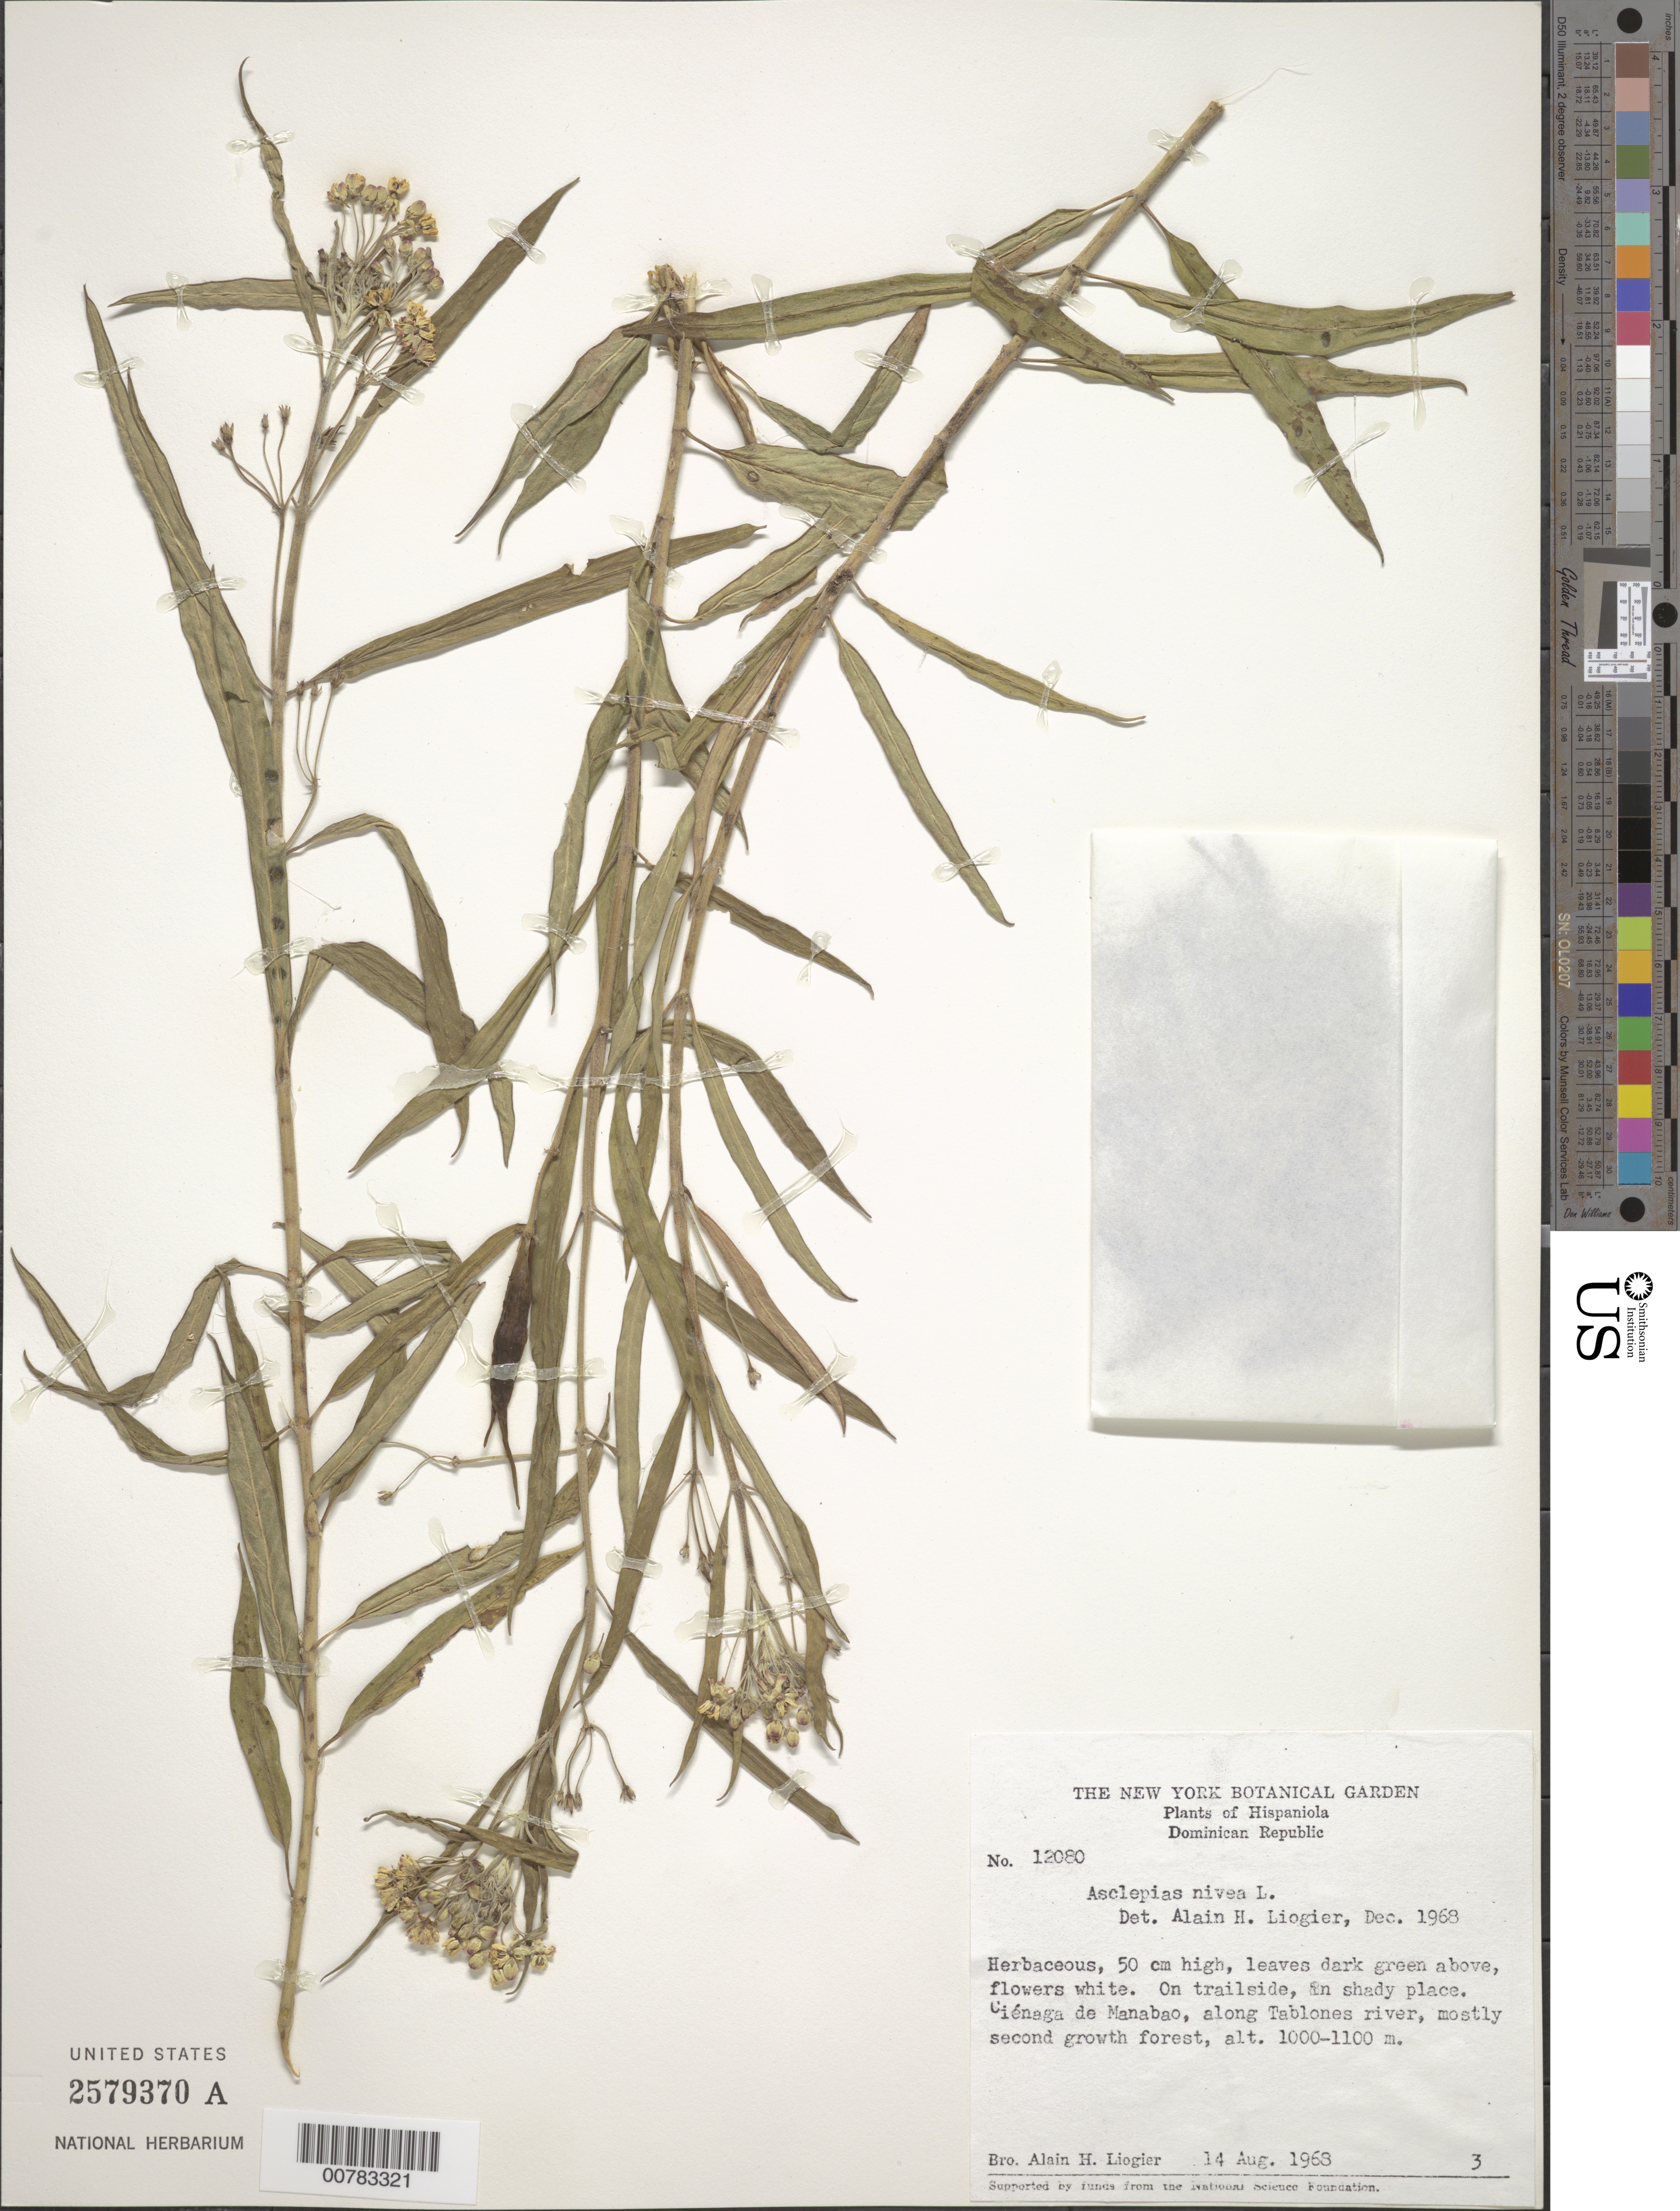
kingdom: Plantae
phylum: Tracheophyta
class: Magnoliopsida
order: Gentianales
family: Apocynaceae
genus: Asclepias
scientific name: Asclepias nivea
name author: L.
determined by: Liogier, Alain H.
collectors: A. H. Liogier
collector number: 12080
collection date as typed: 14 Aug 1968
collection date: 1968-08-14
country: Dominican Republic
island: Hispaniola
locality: Ciénaga de Manabao, along Tablones river.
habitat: On trailside, in shady place, mostly second growth forest.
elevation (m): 1000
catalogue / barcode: US 2579370A